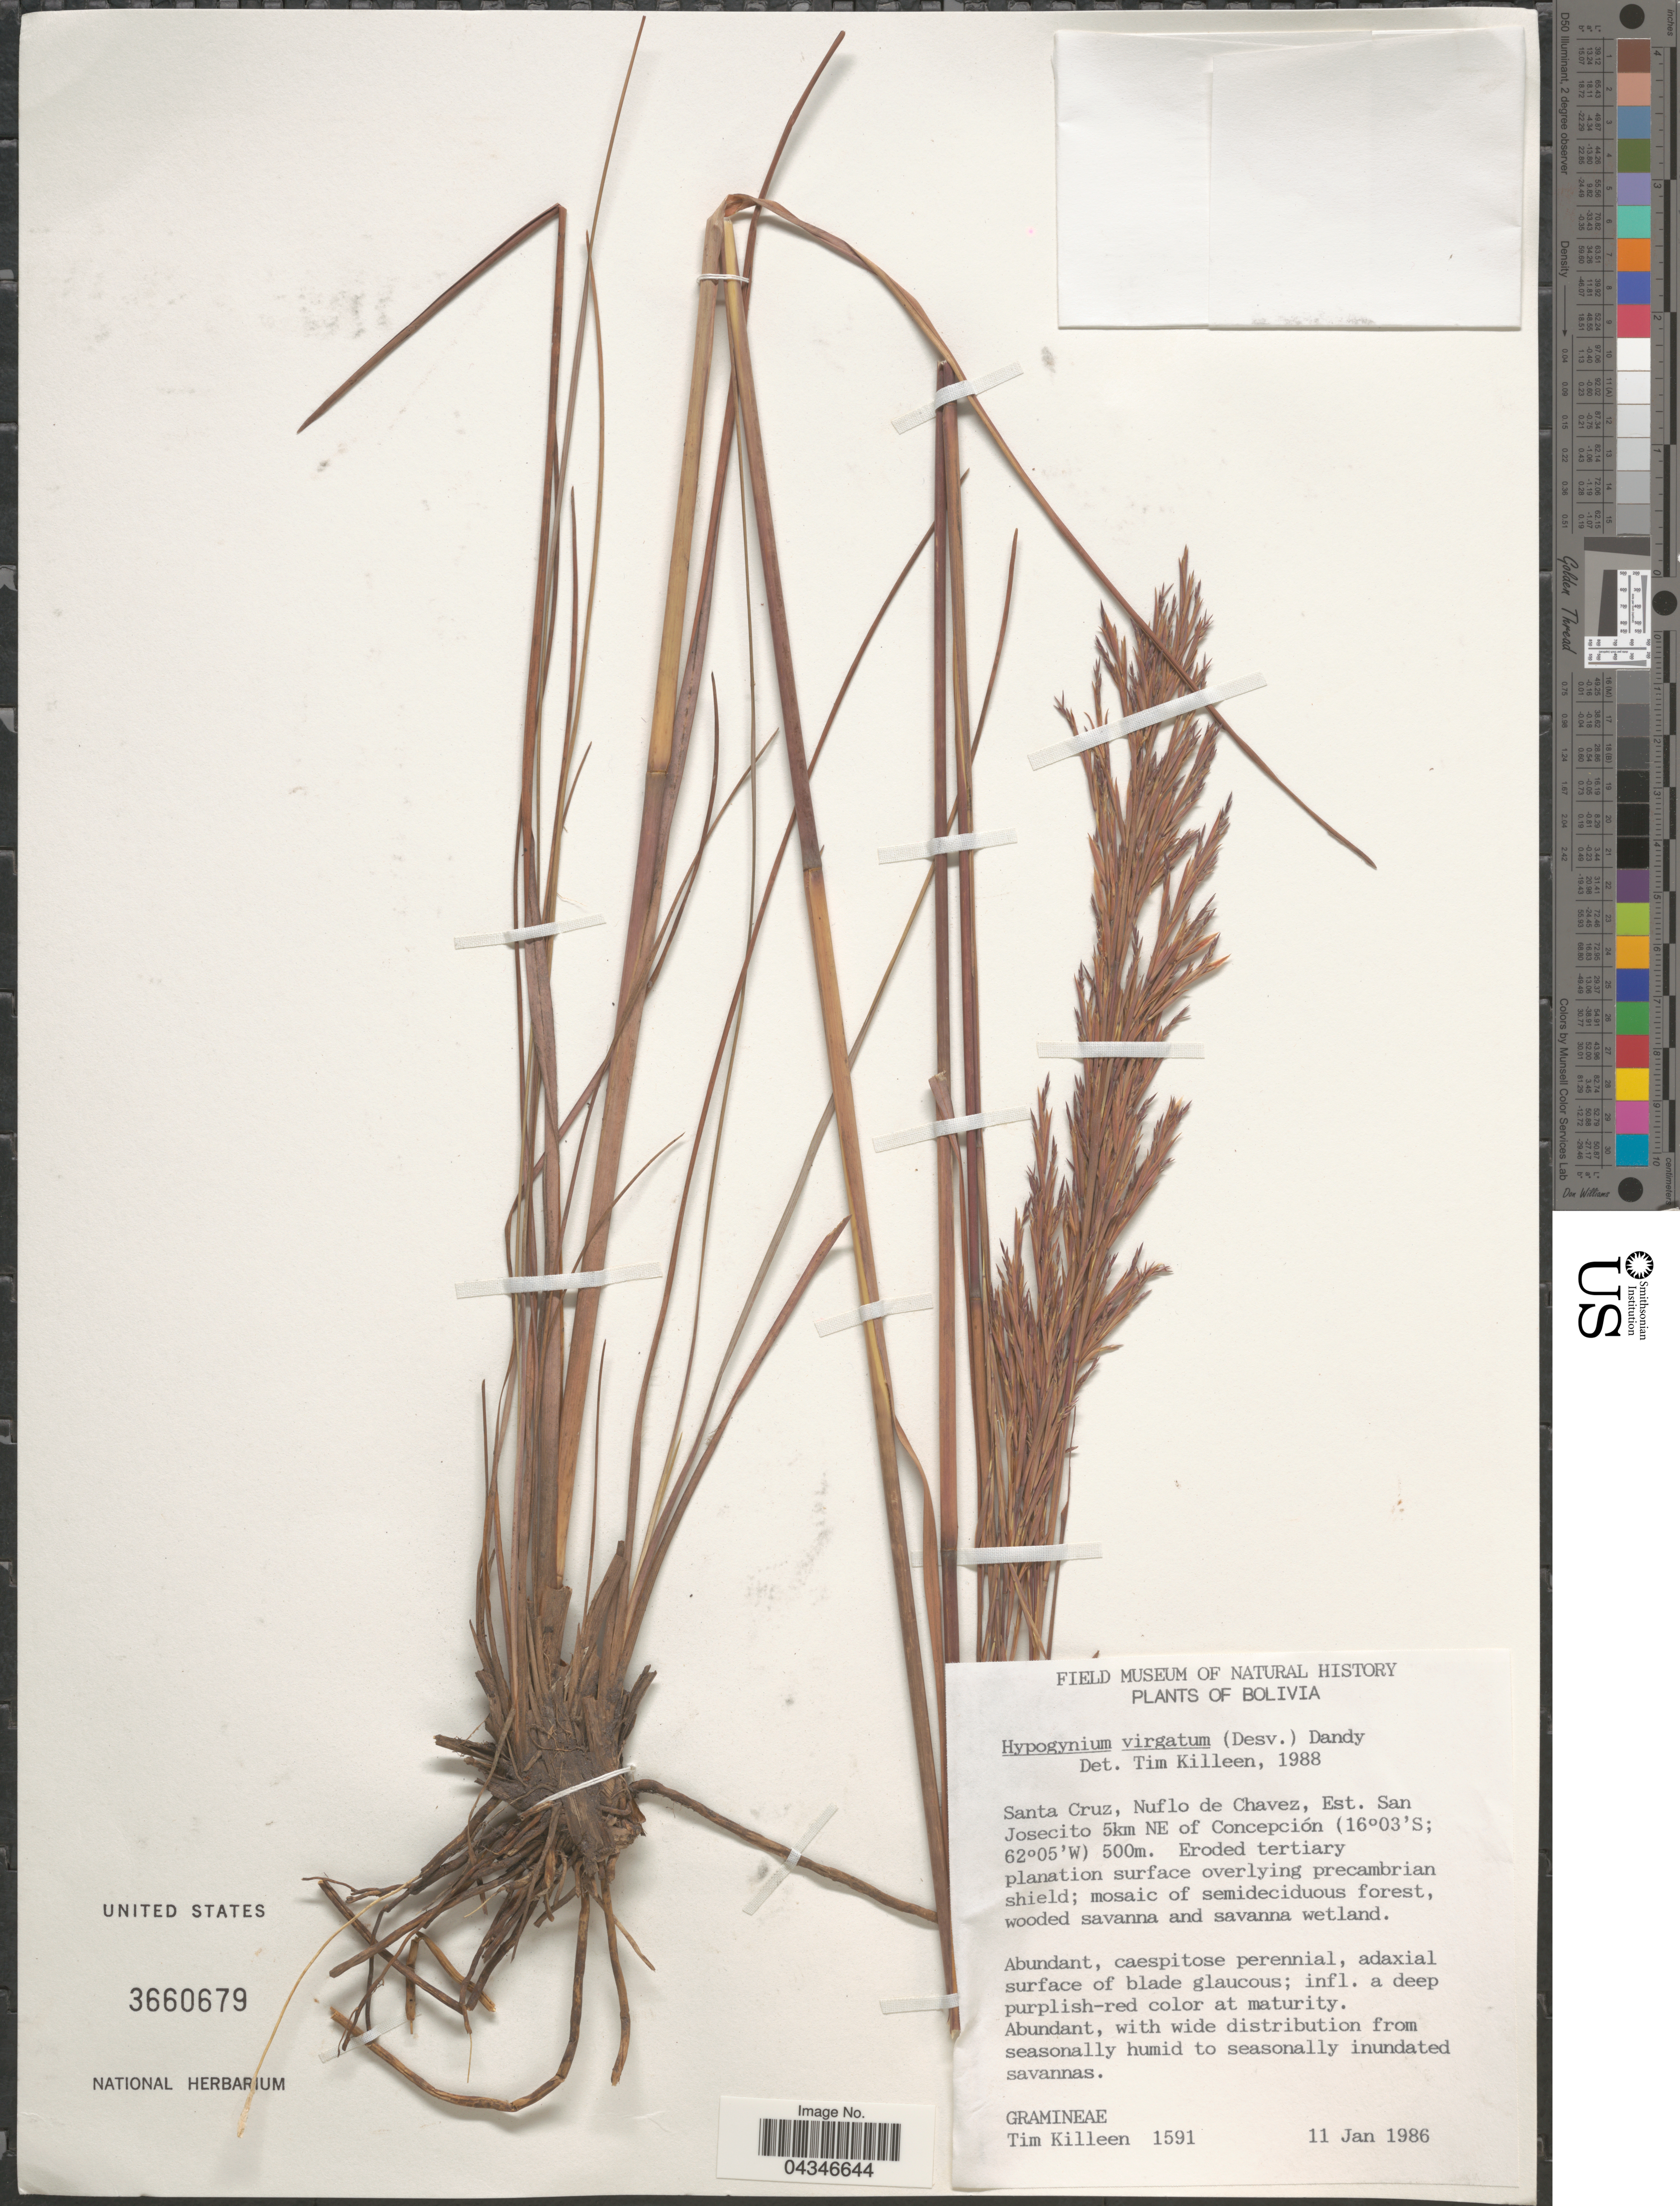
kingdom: Plantae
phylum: Tracheophyta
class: Liliopsida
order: Poales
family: Poaceae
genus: Andropogon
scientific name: Andropogon virgatus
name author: Desv. ex Ham.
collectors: T. J. Killeen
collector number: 1591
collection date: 1986-01-11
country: Bolivia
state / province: Santa Cruz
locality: Santa Cruz, Nuflo de Chavez, Est. San Josecito 5km NE of Concepción.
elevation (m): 500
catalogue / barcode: US 3660679